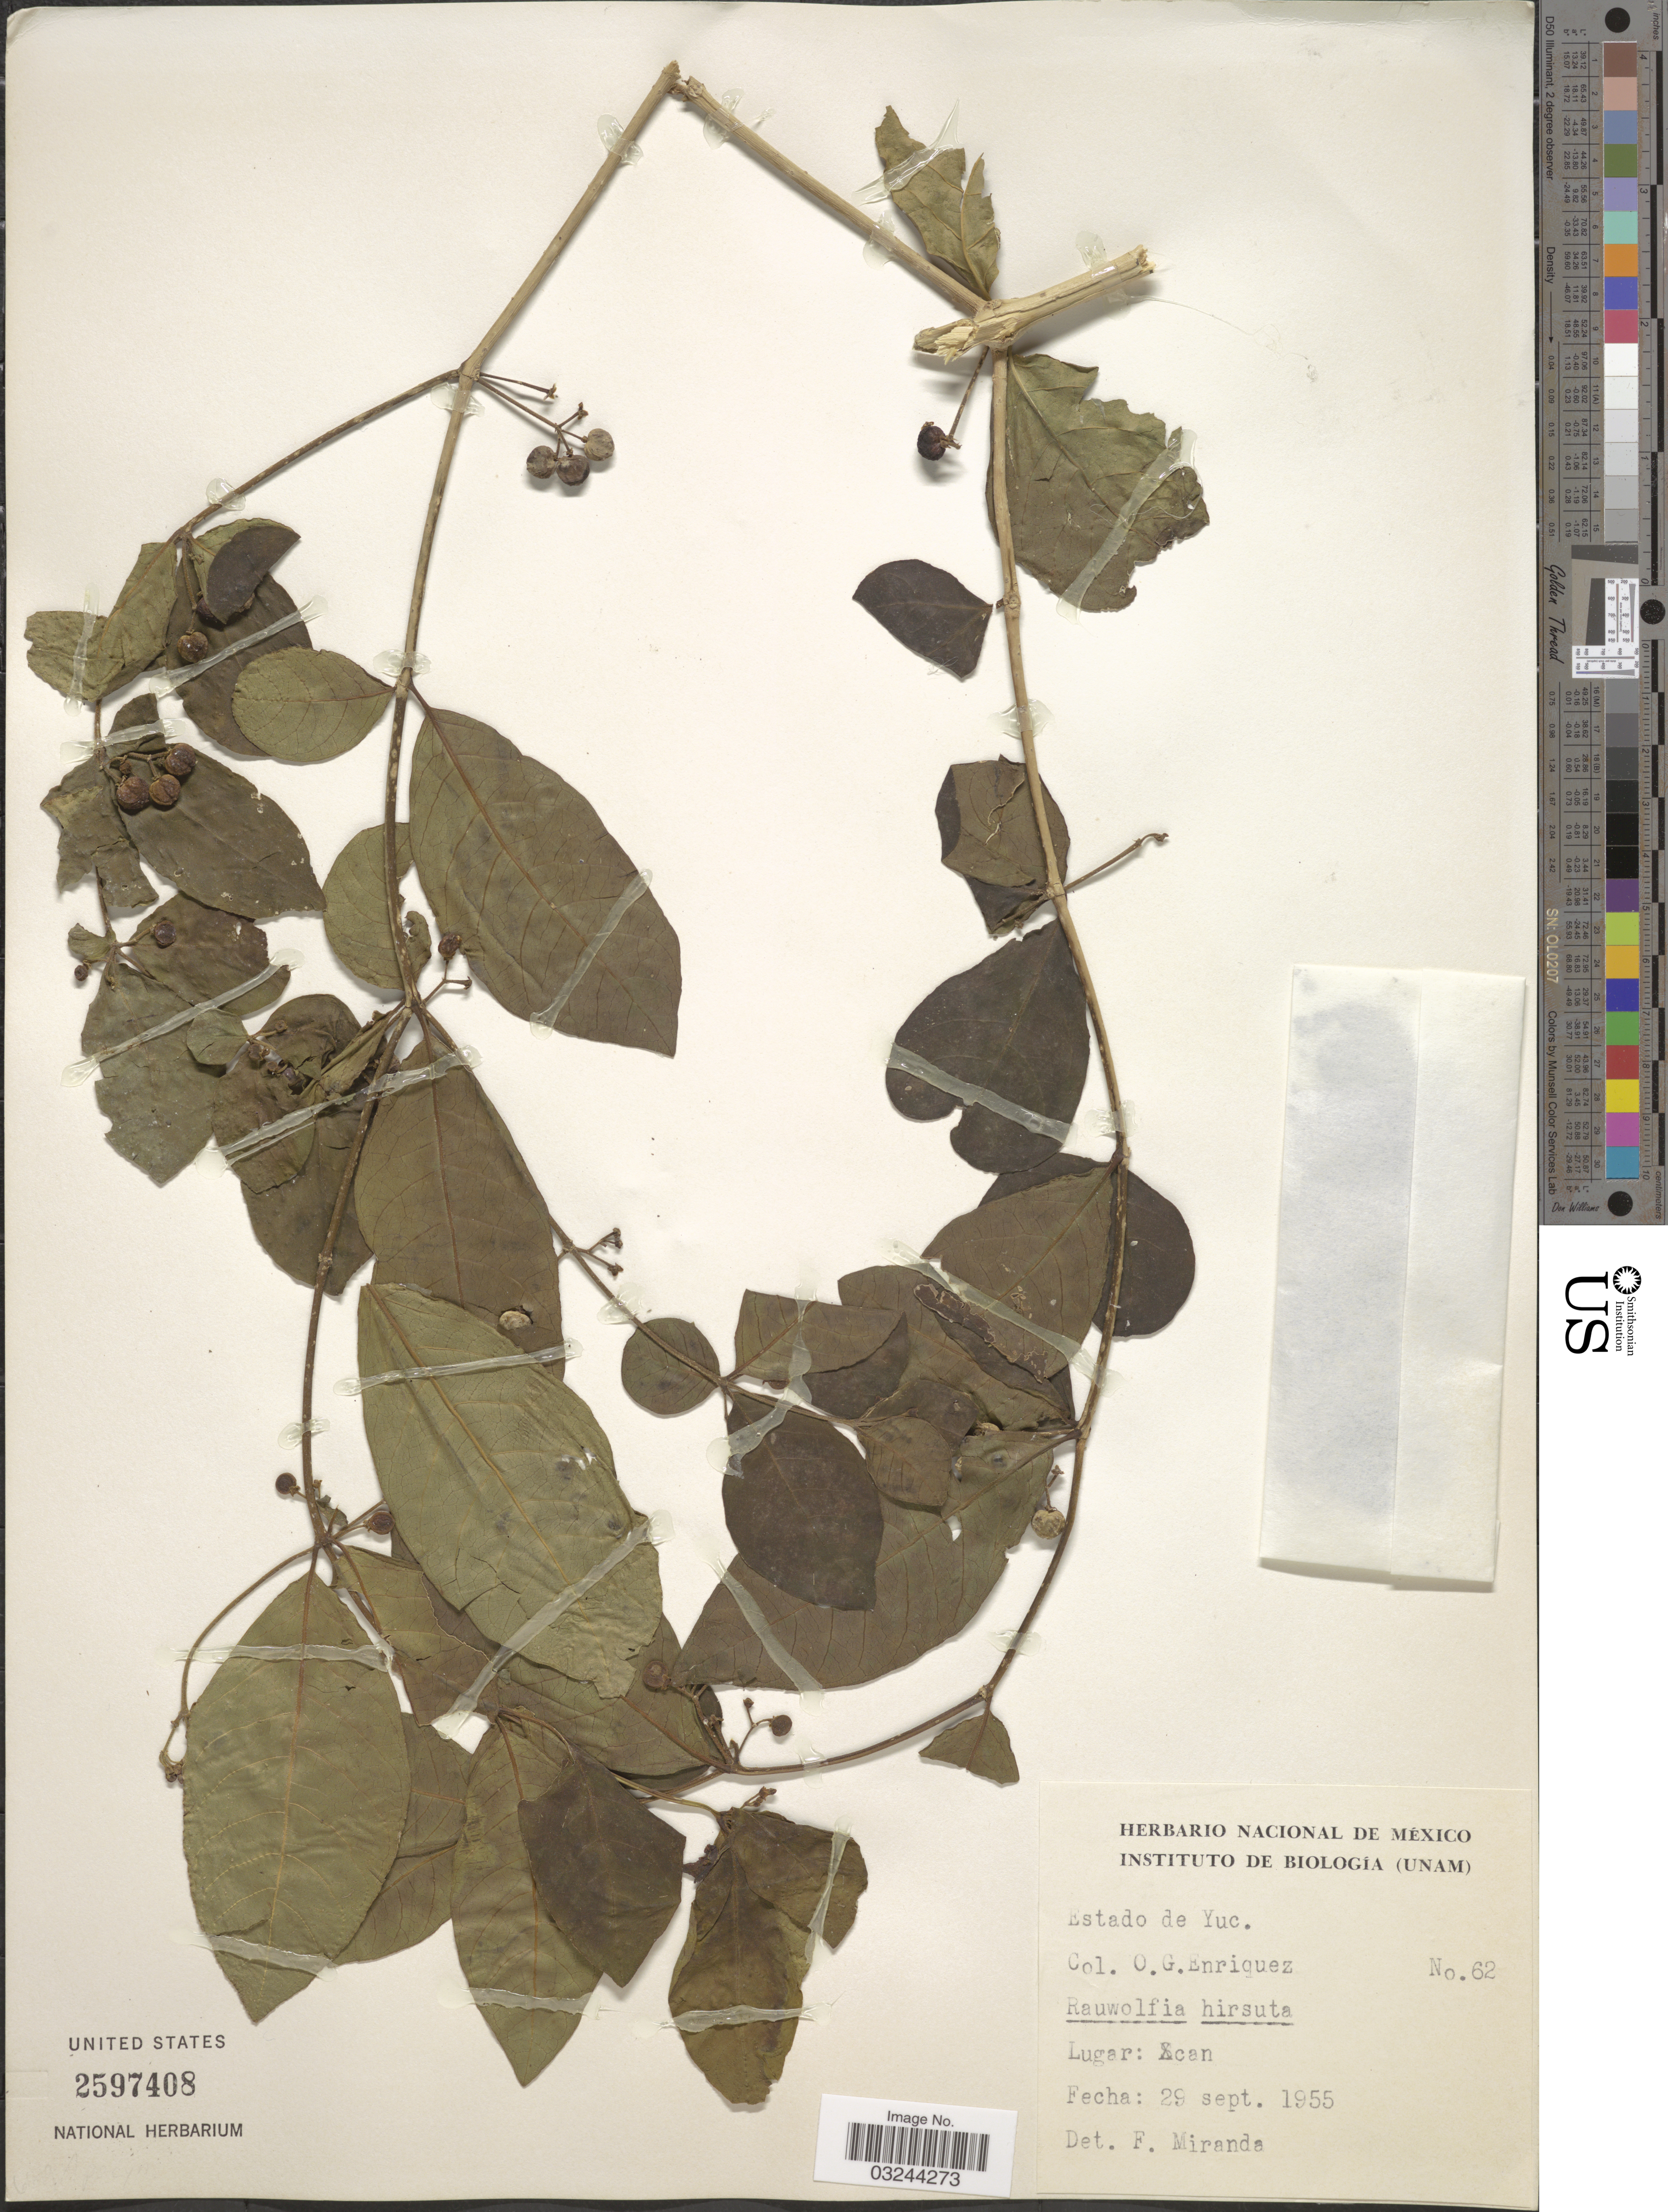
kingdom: Plantae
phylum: Tracheophyta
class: Magnoliopsida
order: Gentianales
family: Apocynaceae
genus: Rauvolfia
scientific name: Rauvolfia tetraphylla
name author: L.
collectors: O. Enriquez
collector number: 62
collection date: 1955-09-29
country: Mexico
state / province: Yucatán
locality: Xcan.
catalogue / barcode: US 2597408